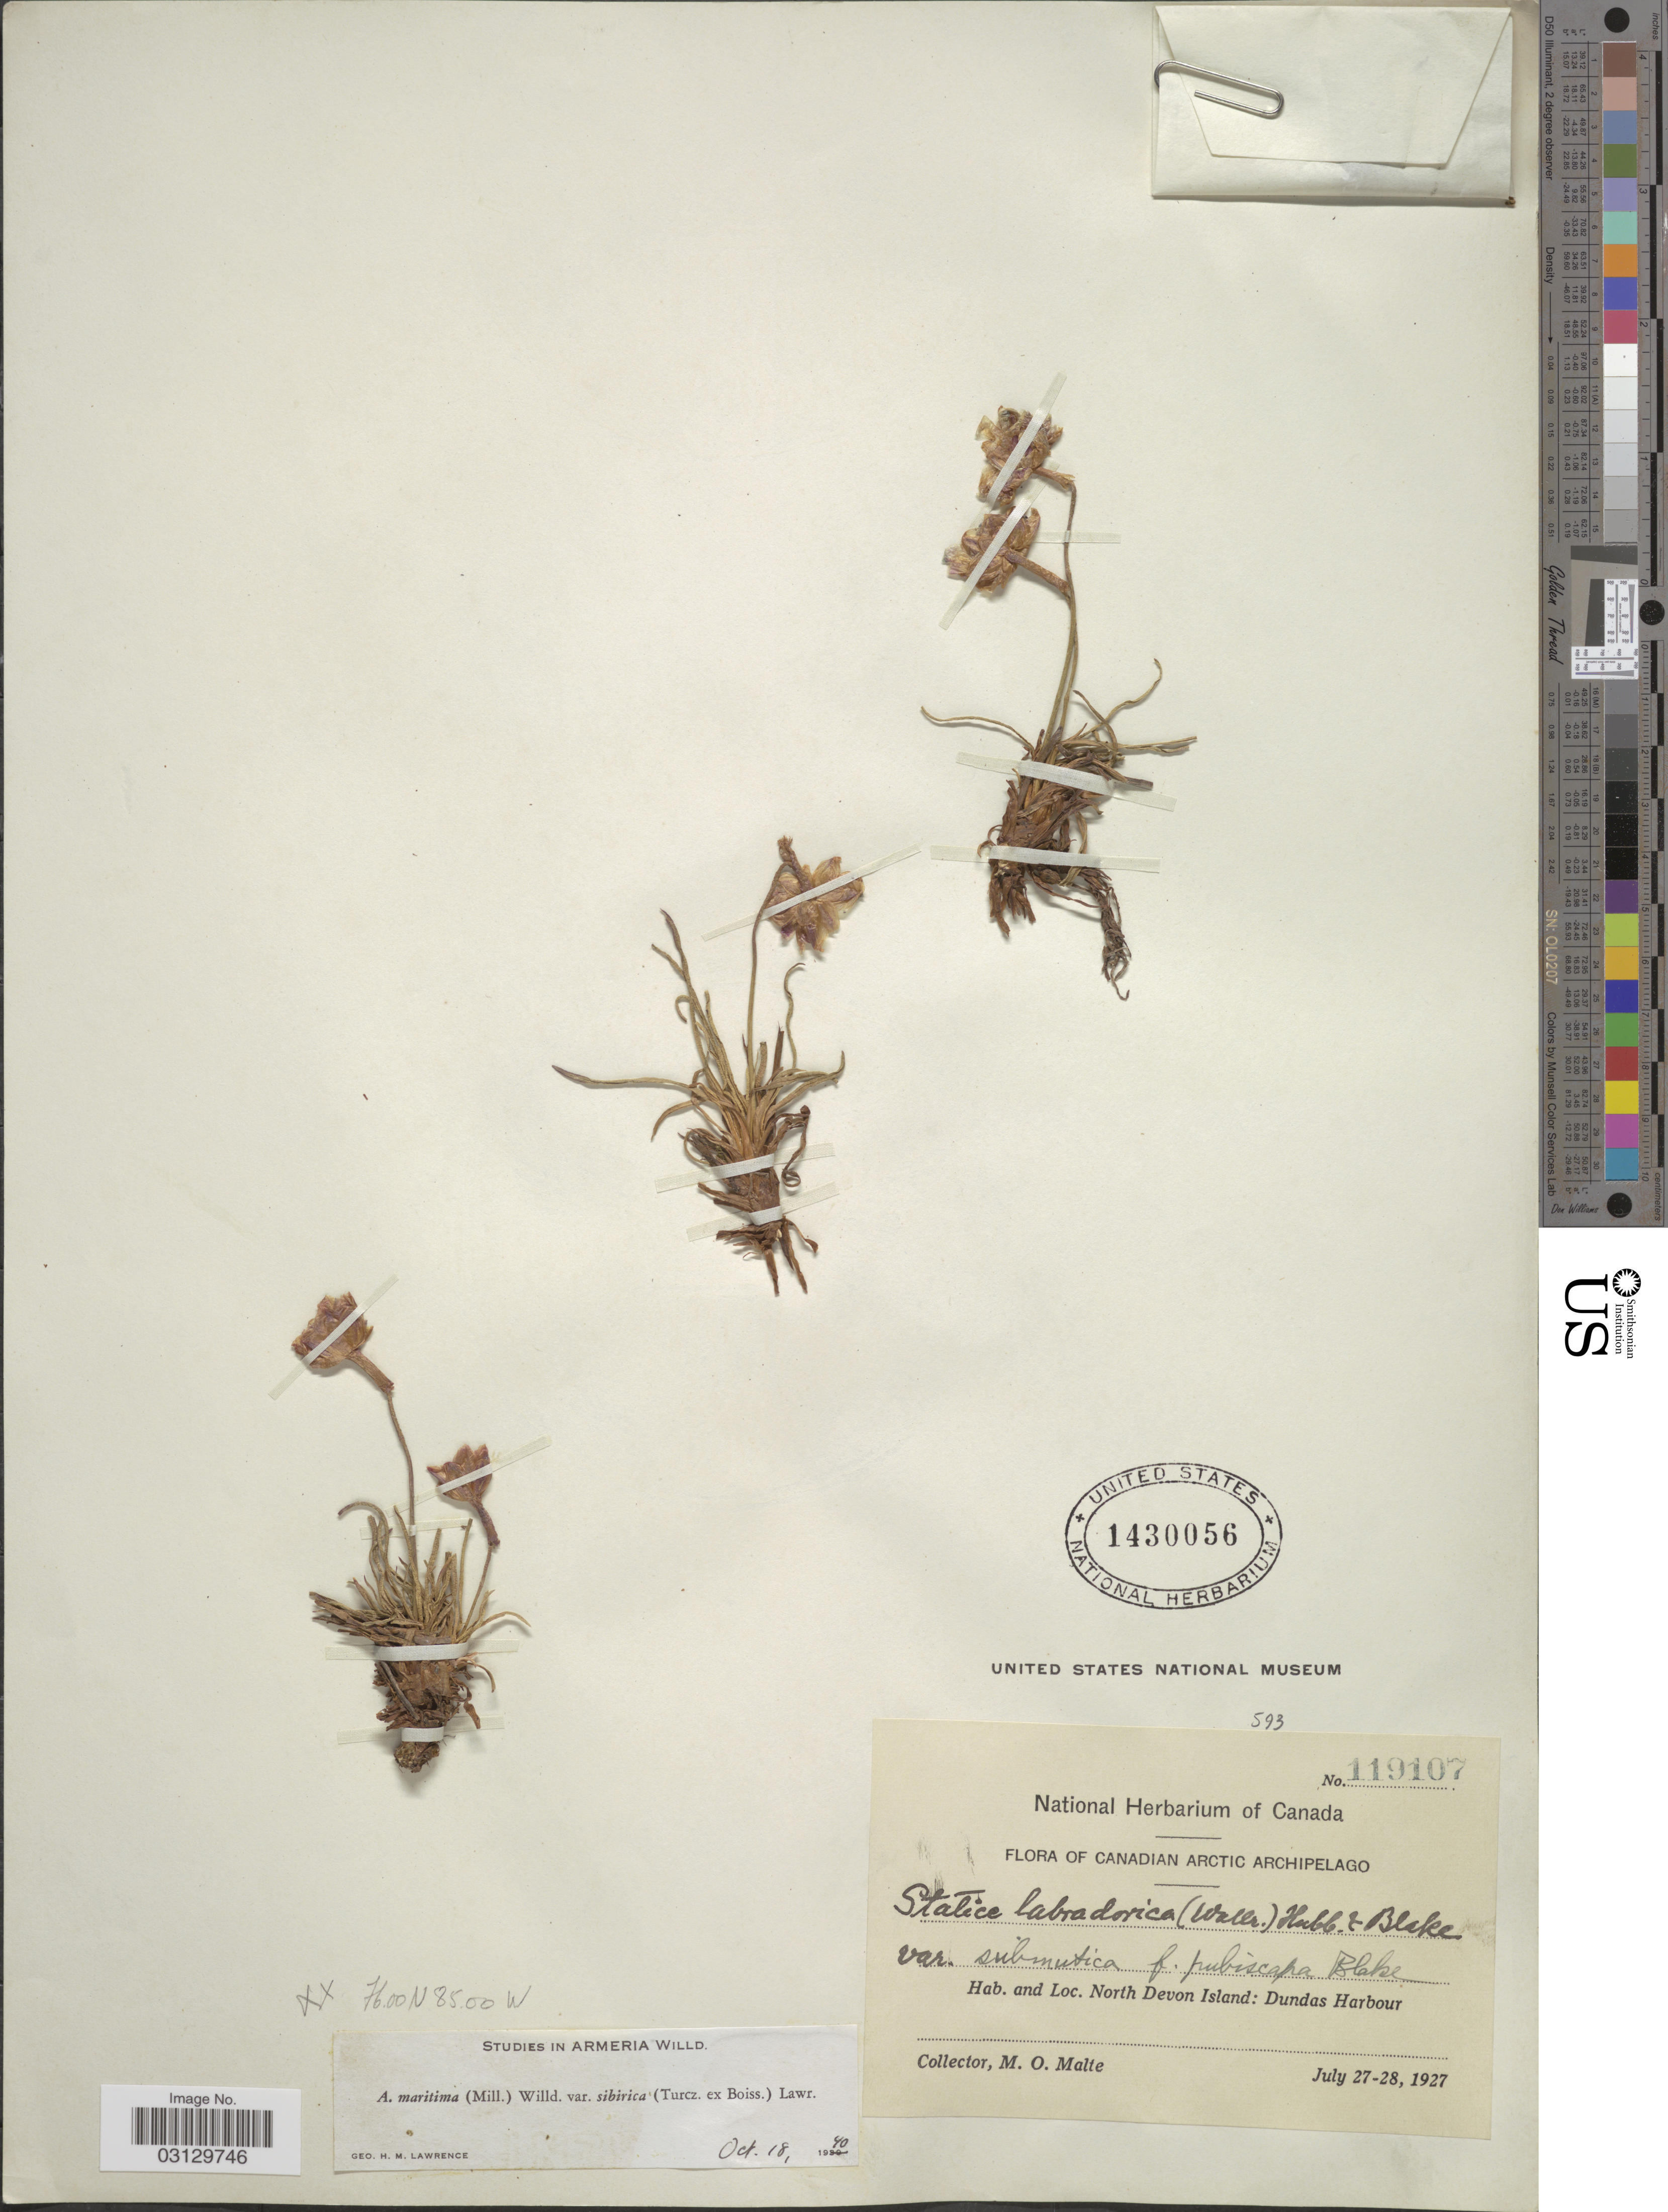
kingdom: Plantae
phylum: Tracheophyta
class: Magnoliopsida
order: Caryophyllales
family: Plumbaginaceae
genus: Armeria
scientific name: Armeria maritima subsp. sibirica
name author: (Turcz. ex Boiss.) Nyman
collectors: M. O. Malte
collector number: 119107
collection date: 1927-07-27/1927-07-28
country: Canada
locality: Canadian Arctic Archipelago. North Devon Island: Dundas Harbour.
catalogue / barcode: US 1430056